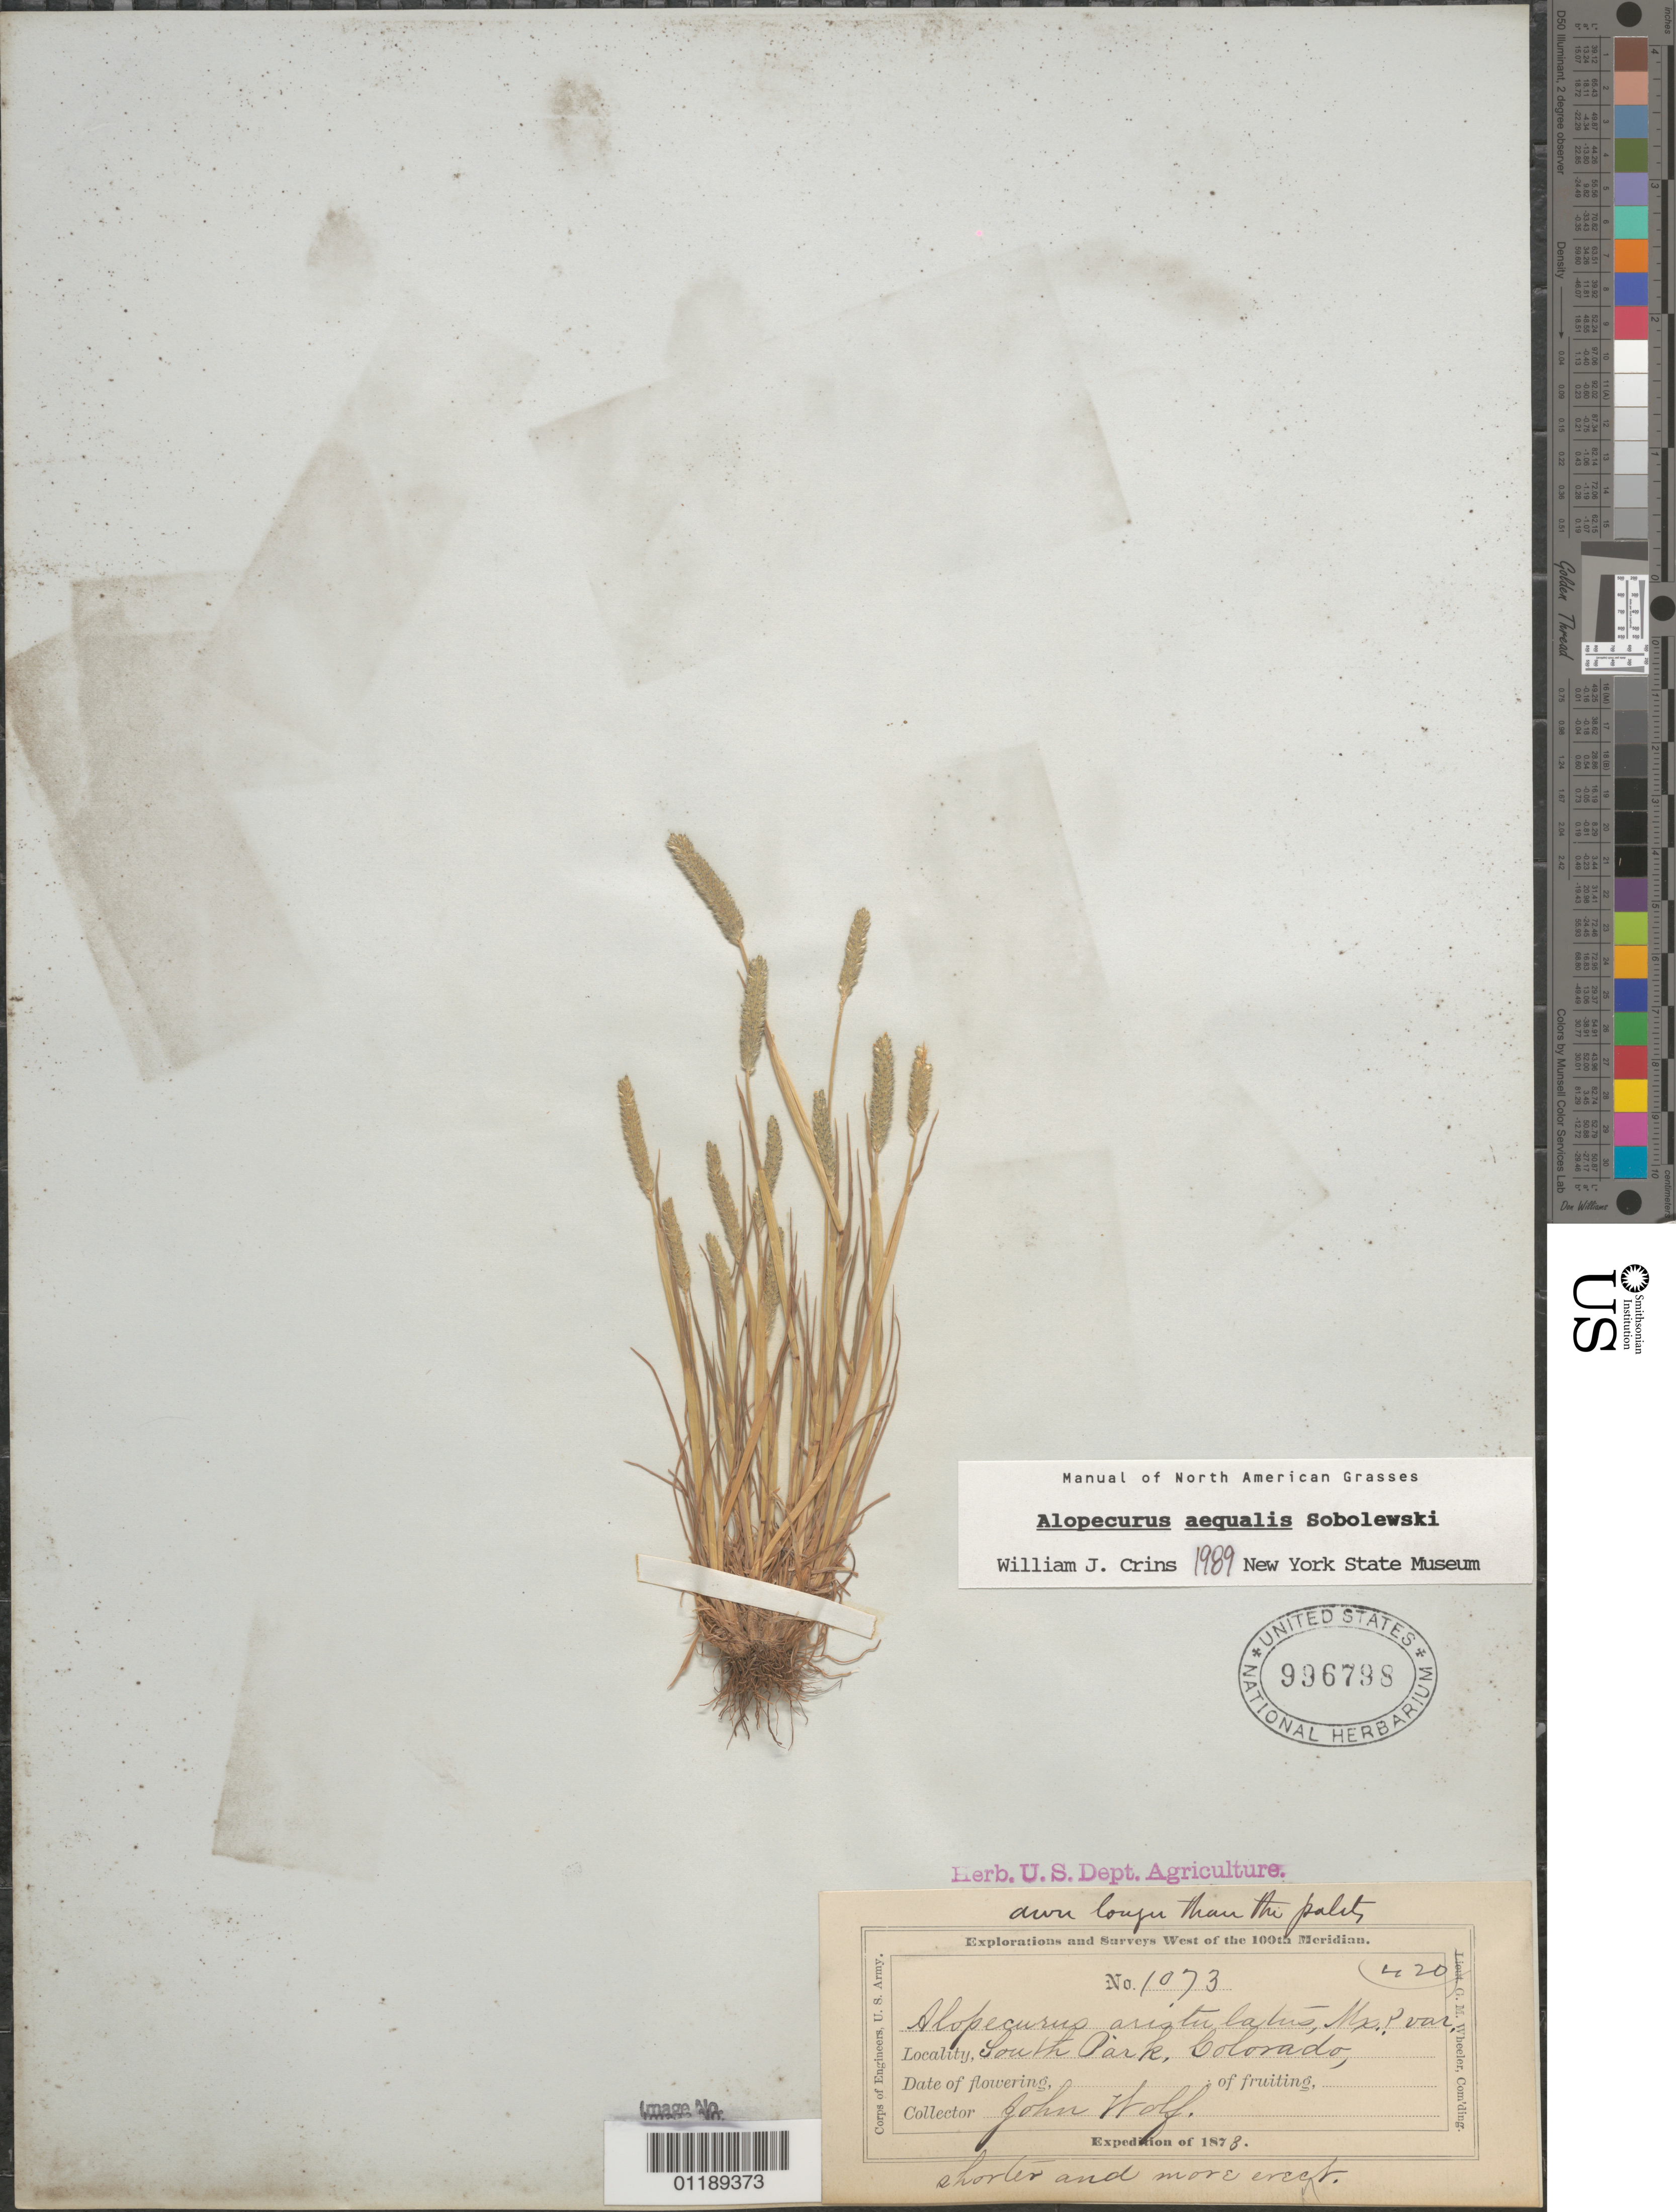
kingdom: Plantae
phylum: Tracheophyta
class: Liliopsida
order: Poales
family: Poaceae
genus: Alopecurus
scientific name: Alopecurus aequalis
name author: Sobol.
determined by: Crins, W. J.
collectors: J. Wolf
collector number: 1073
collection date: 1873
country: United States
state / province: Colorado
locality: South Park, Col Ter.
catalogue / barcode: US 996798